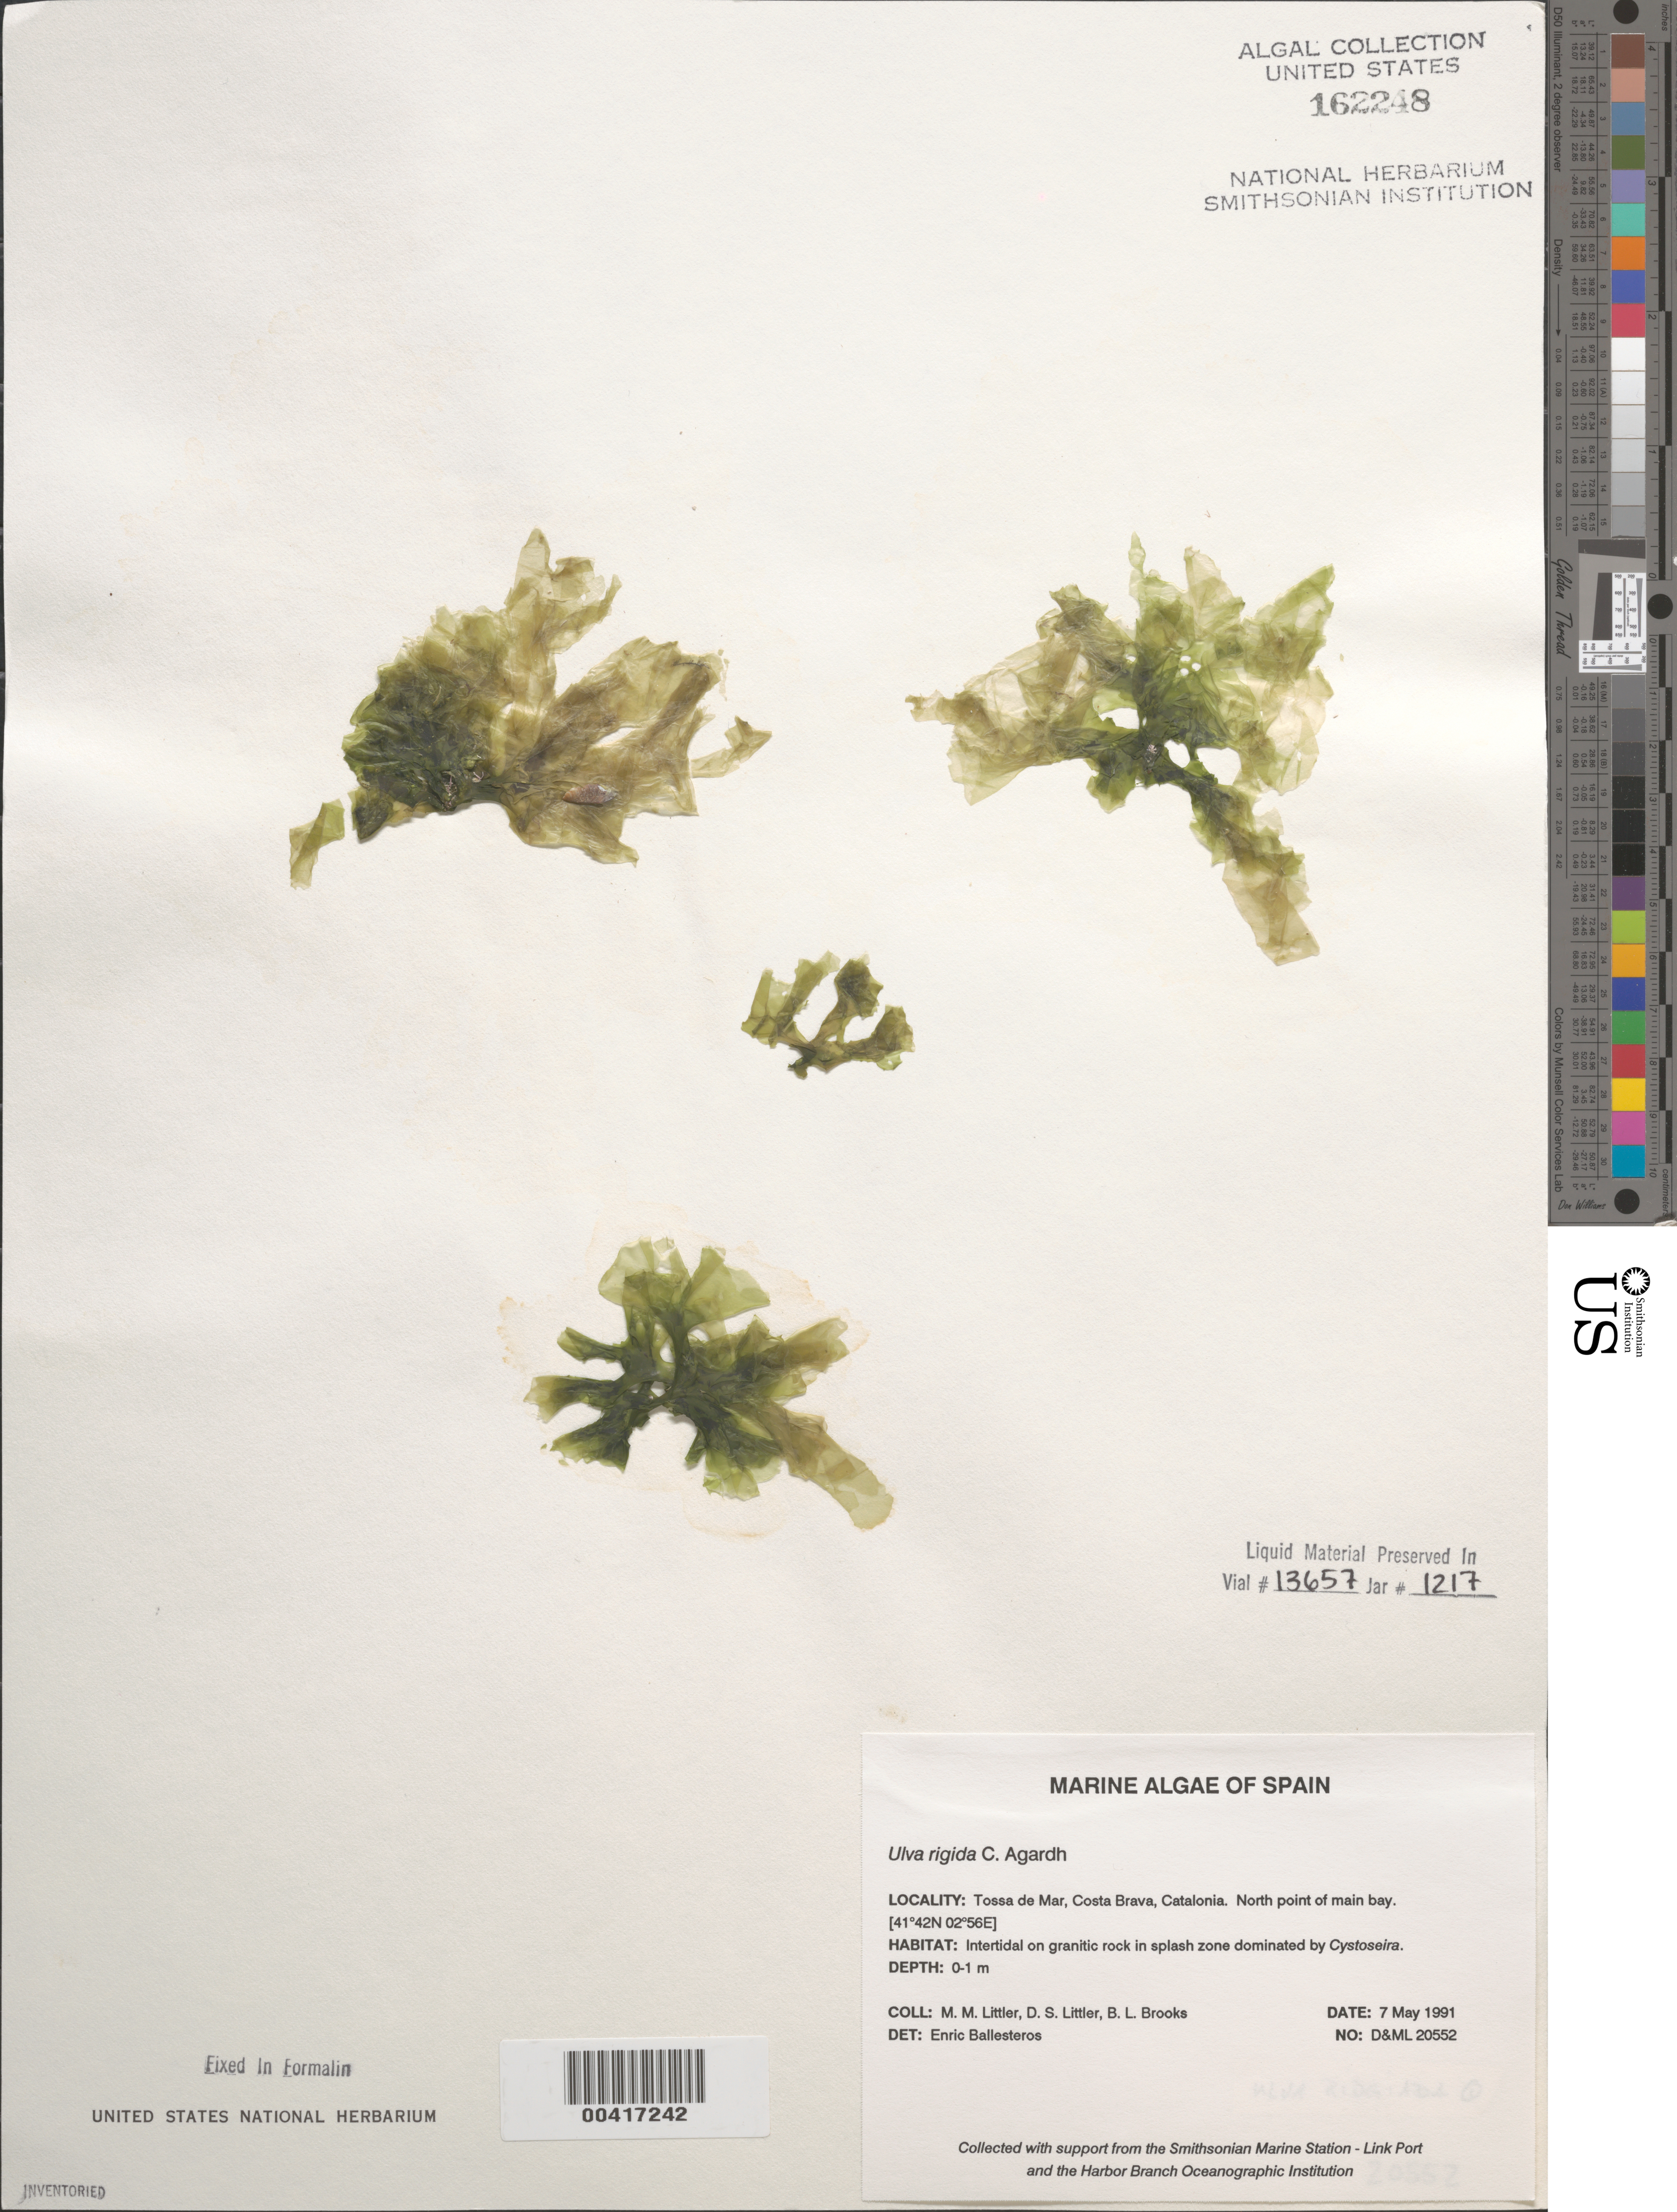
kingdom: Plantae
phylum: Chlorophyta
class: Ulvophyceae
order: Ulvales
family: Ulvaceae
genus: Ulva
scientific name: Ulva rigida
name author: C. Agardh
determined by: Ballesteros, E.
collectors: M. M. Littler, D. S. Littler & B. Brooks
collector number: D&ML 20552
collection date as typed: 07 May 1991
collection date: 1991-05-07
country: Spain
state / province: Catalunya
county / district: Girona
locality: Tossa de mar, costa brava, catalonia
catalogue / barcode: US 162248